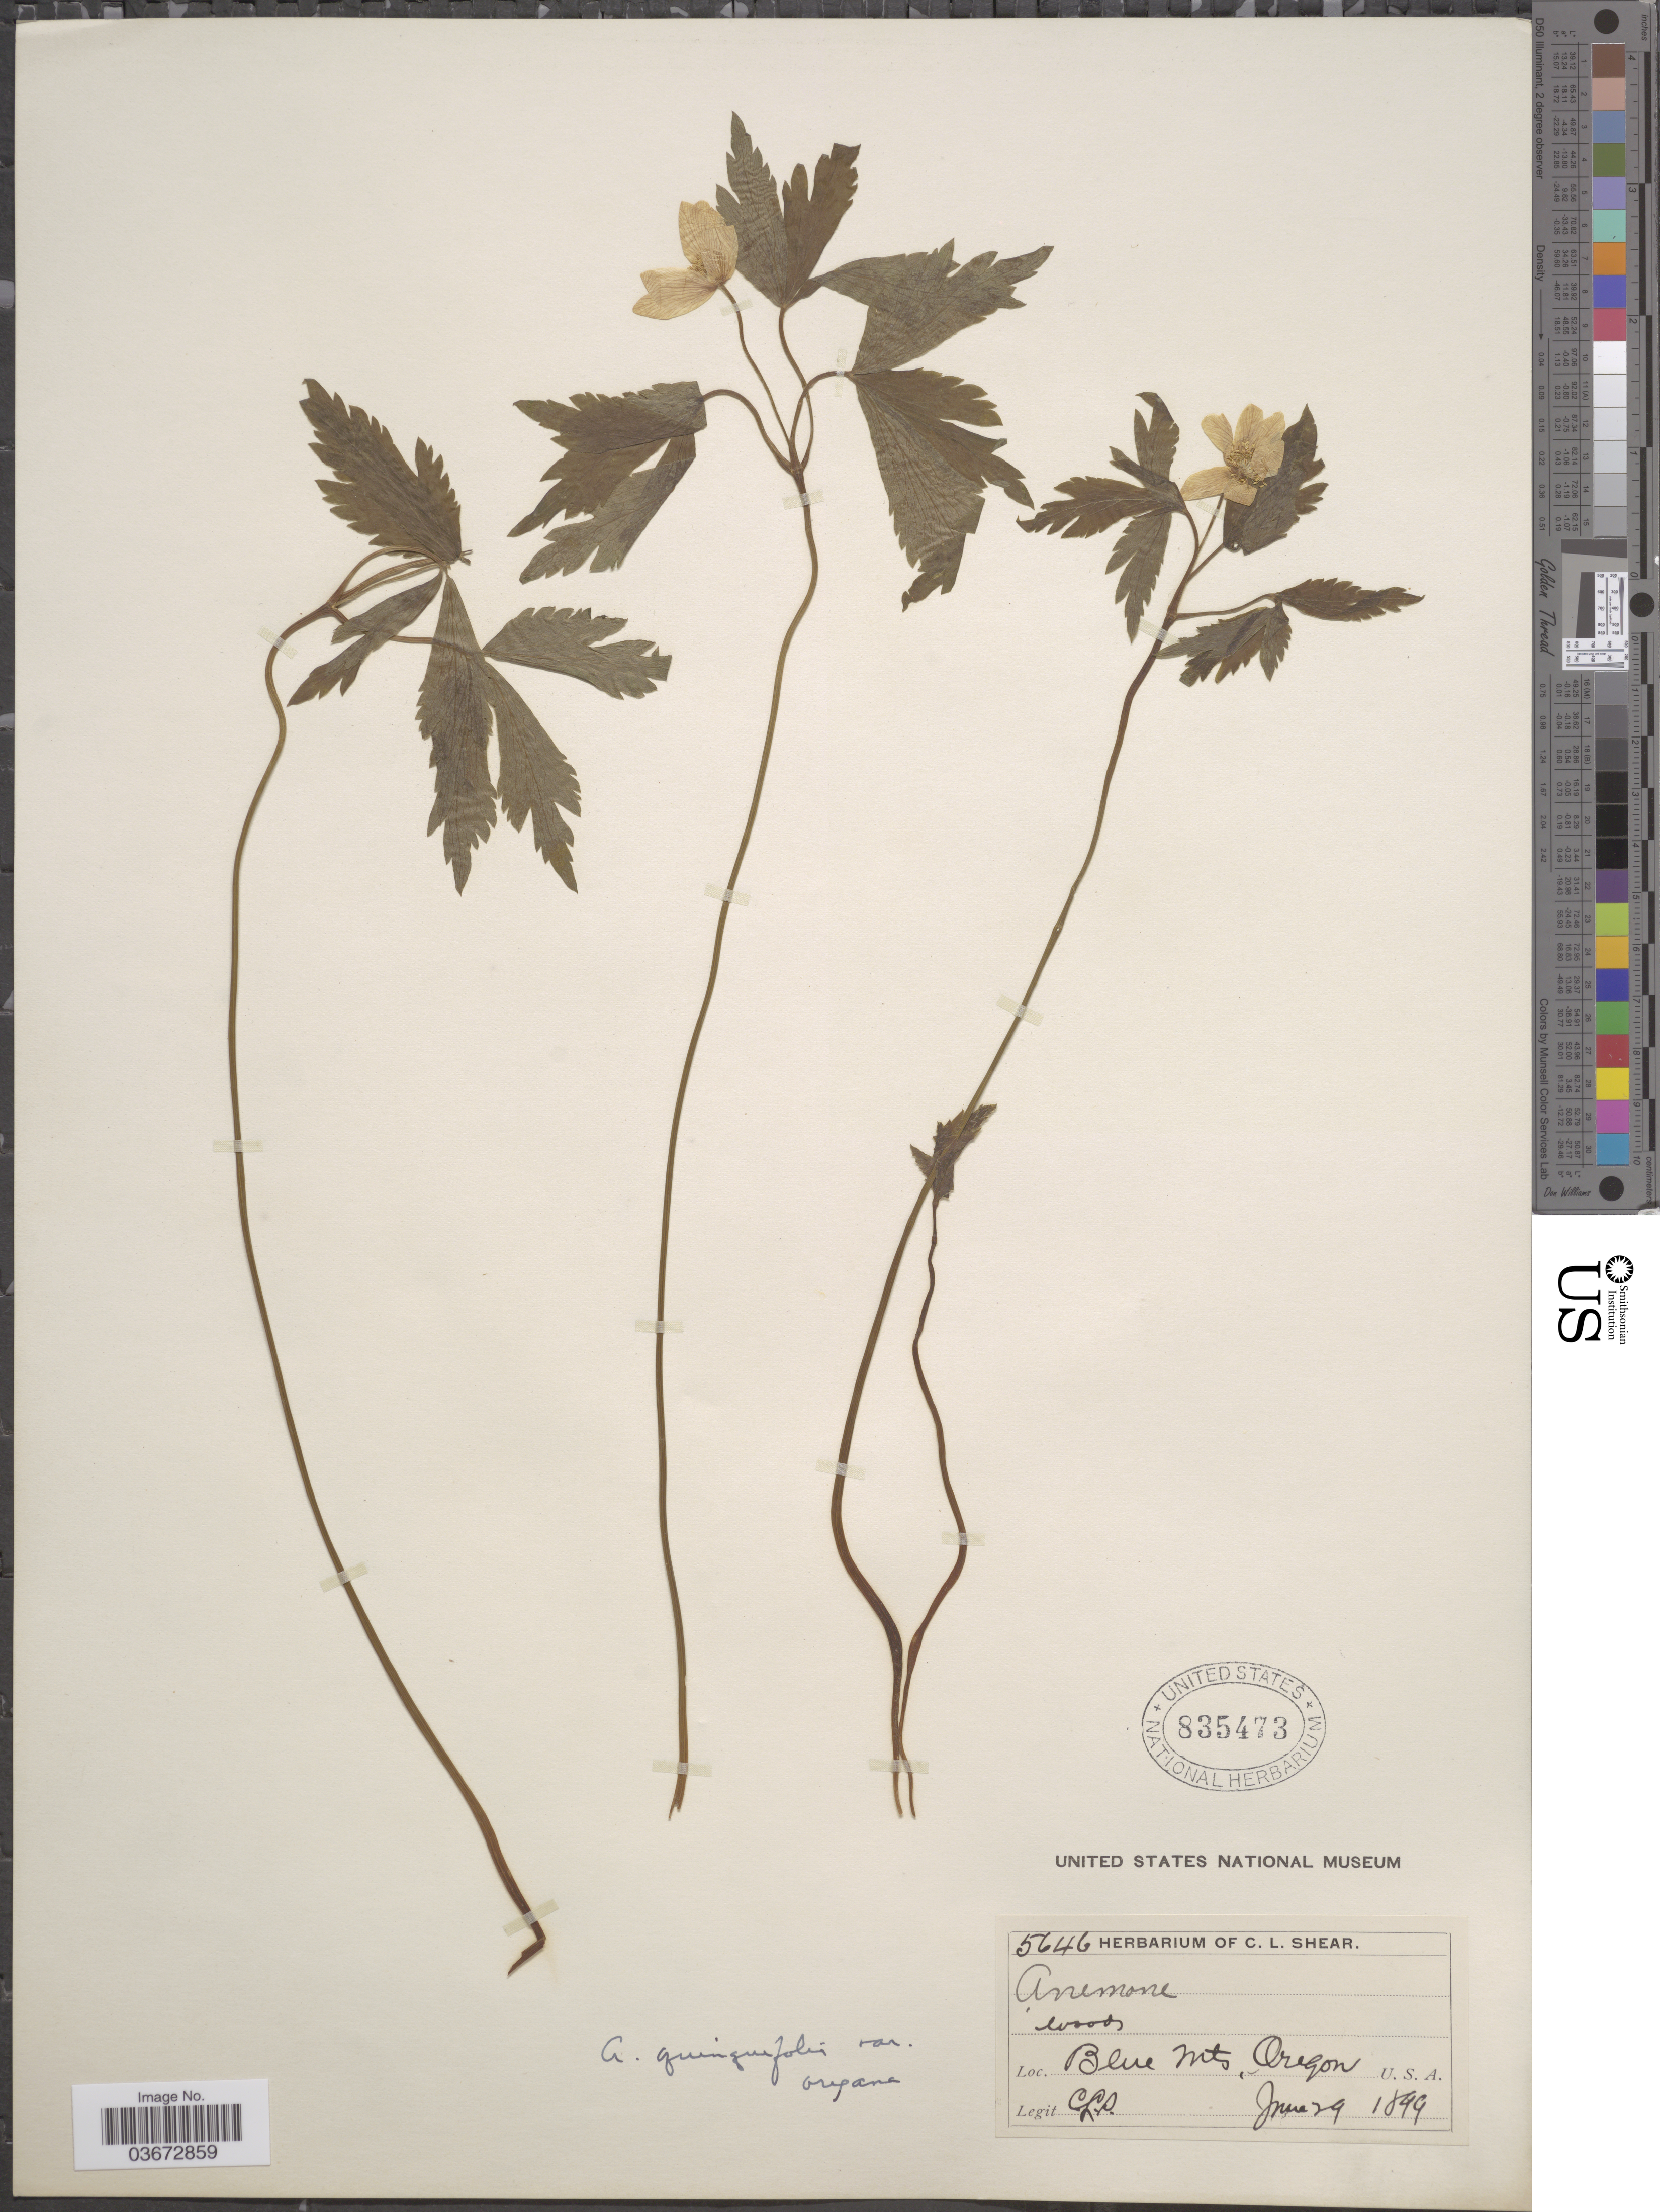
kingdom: Plantae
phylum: Tracheophyta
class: Magnoliopsida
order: Ranunculales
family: Ranunculaceae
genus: Anemone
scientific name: Anemone quinquefolia var. oregana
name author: (A. Gray) B.L. Rob.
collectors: C. L. Shear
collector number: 5646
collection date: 1899-06-29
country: United States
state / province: Oregon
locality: Blue Mts.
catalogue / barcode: US 835473